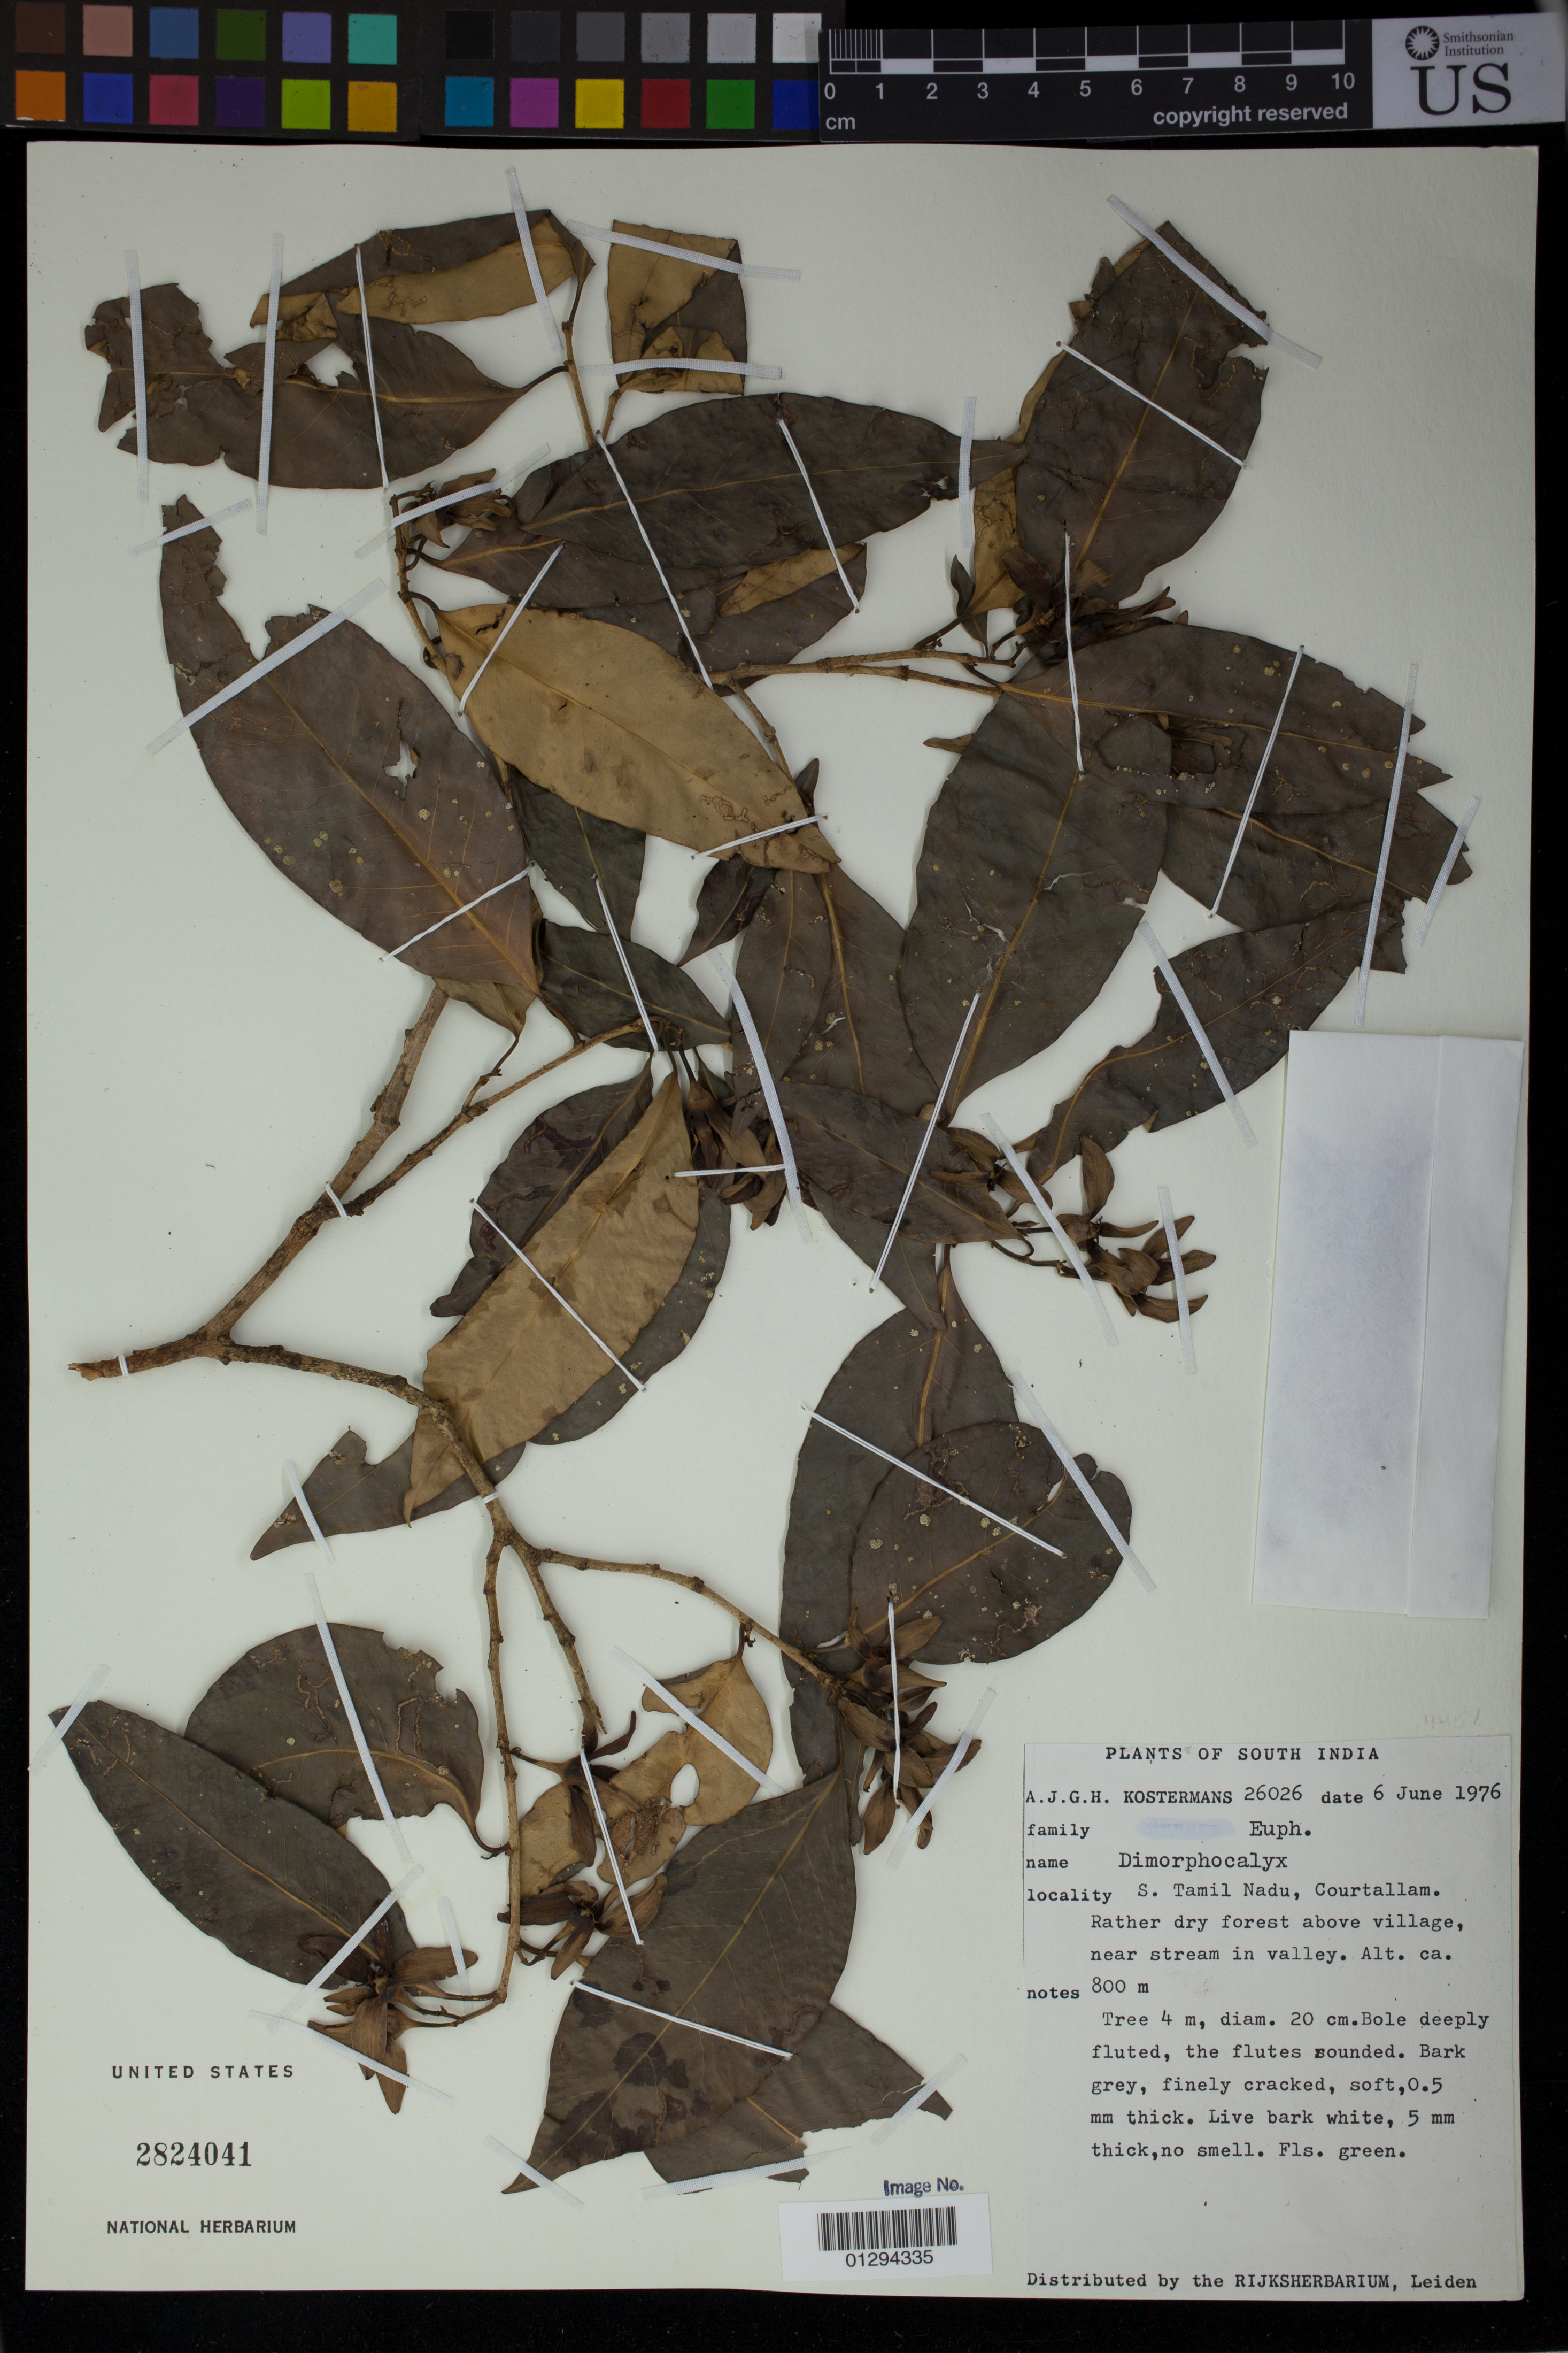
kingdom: Plantae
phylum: Tracheophyta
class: Magnoliopsida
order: Malpighiales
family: Euphorbiaceae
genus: Dimorphocalyx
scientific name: Dimorphocalyx sp.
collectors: A. J. G. Kostermans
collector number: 26026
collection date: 1976-06-06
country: India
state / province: Tamil Nadu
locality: S. Tamil Nadu, Courtallam.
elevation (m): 800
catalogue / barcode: US 2824041